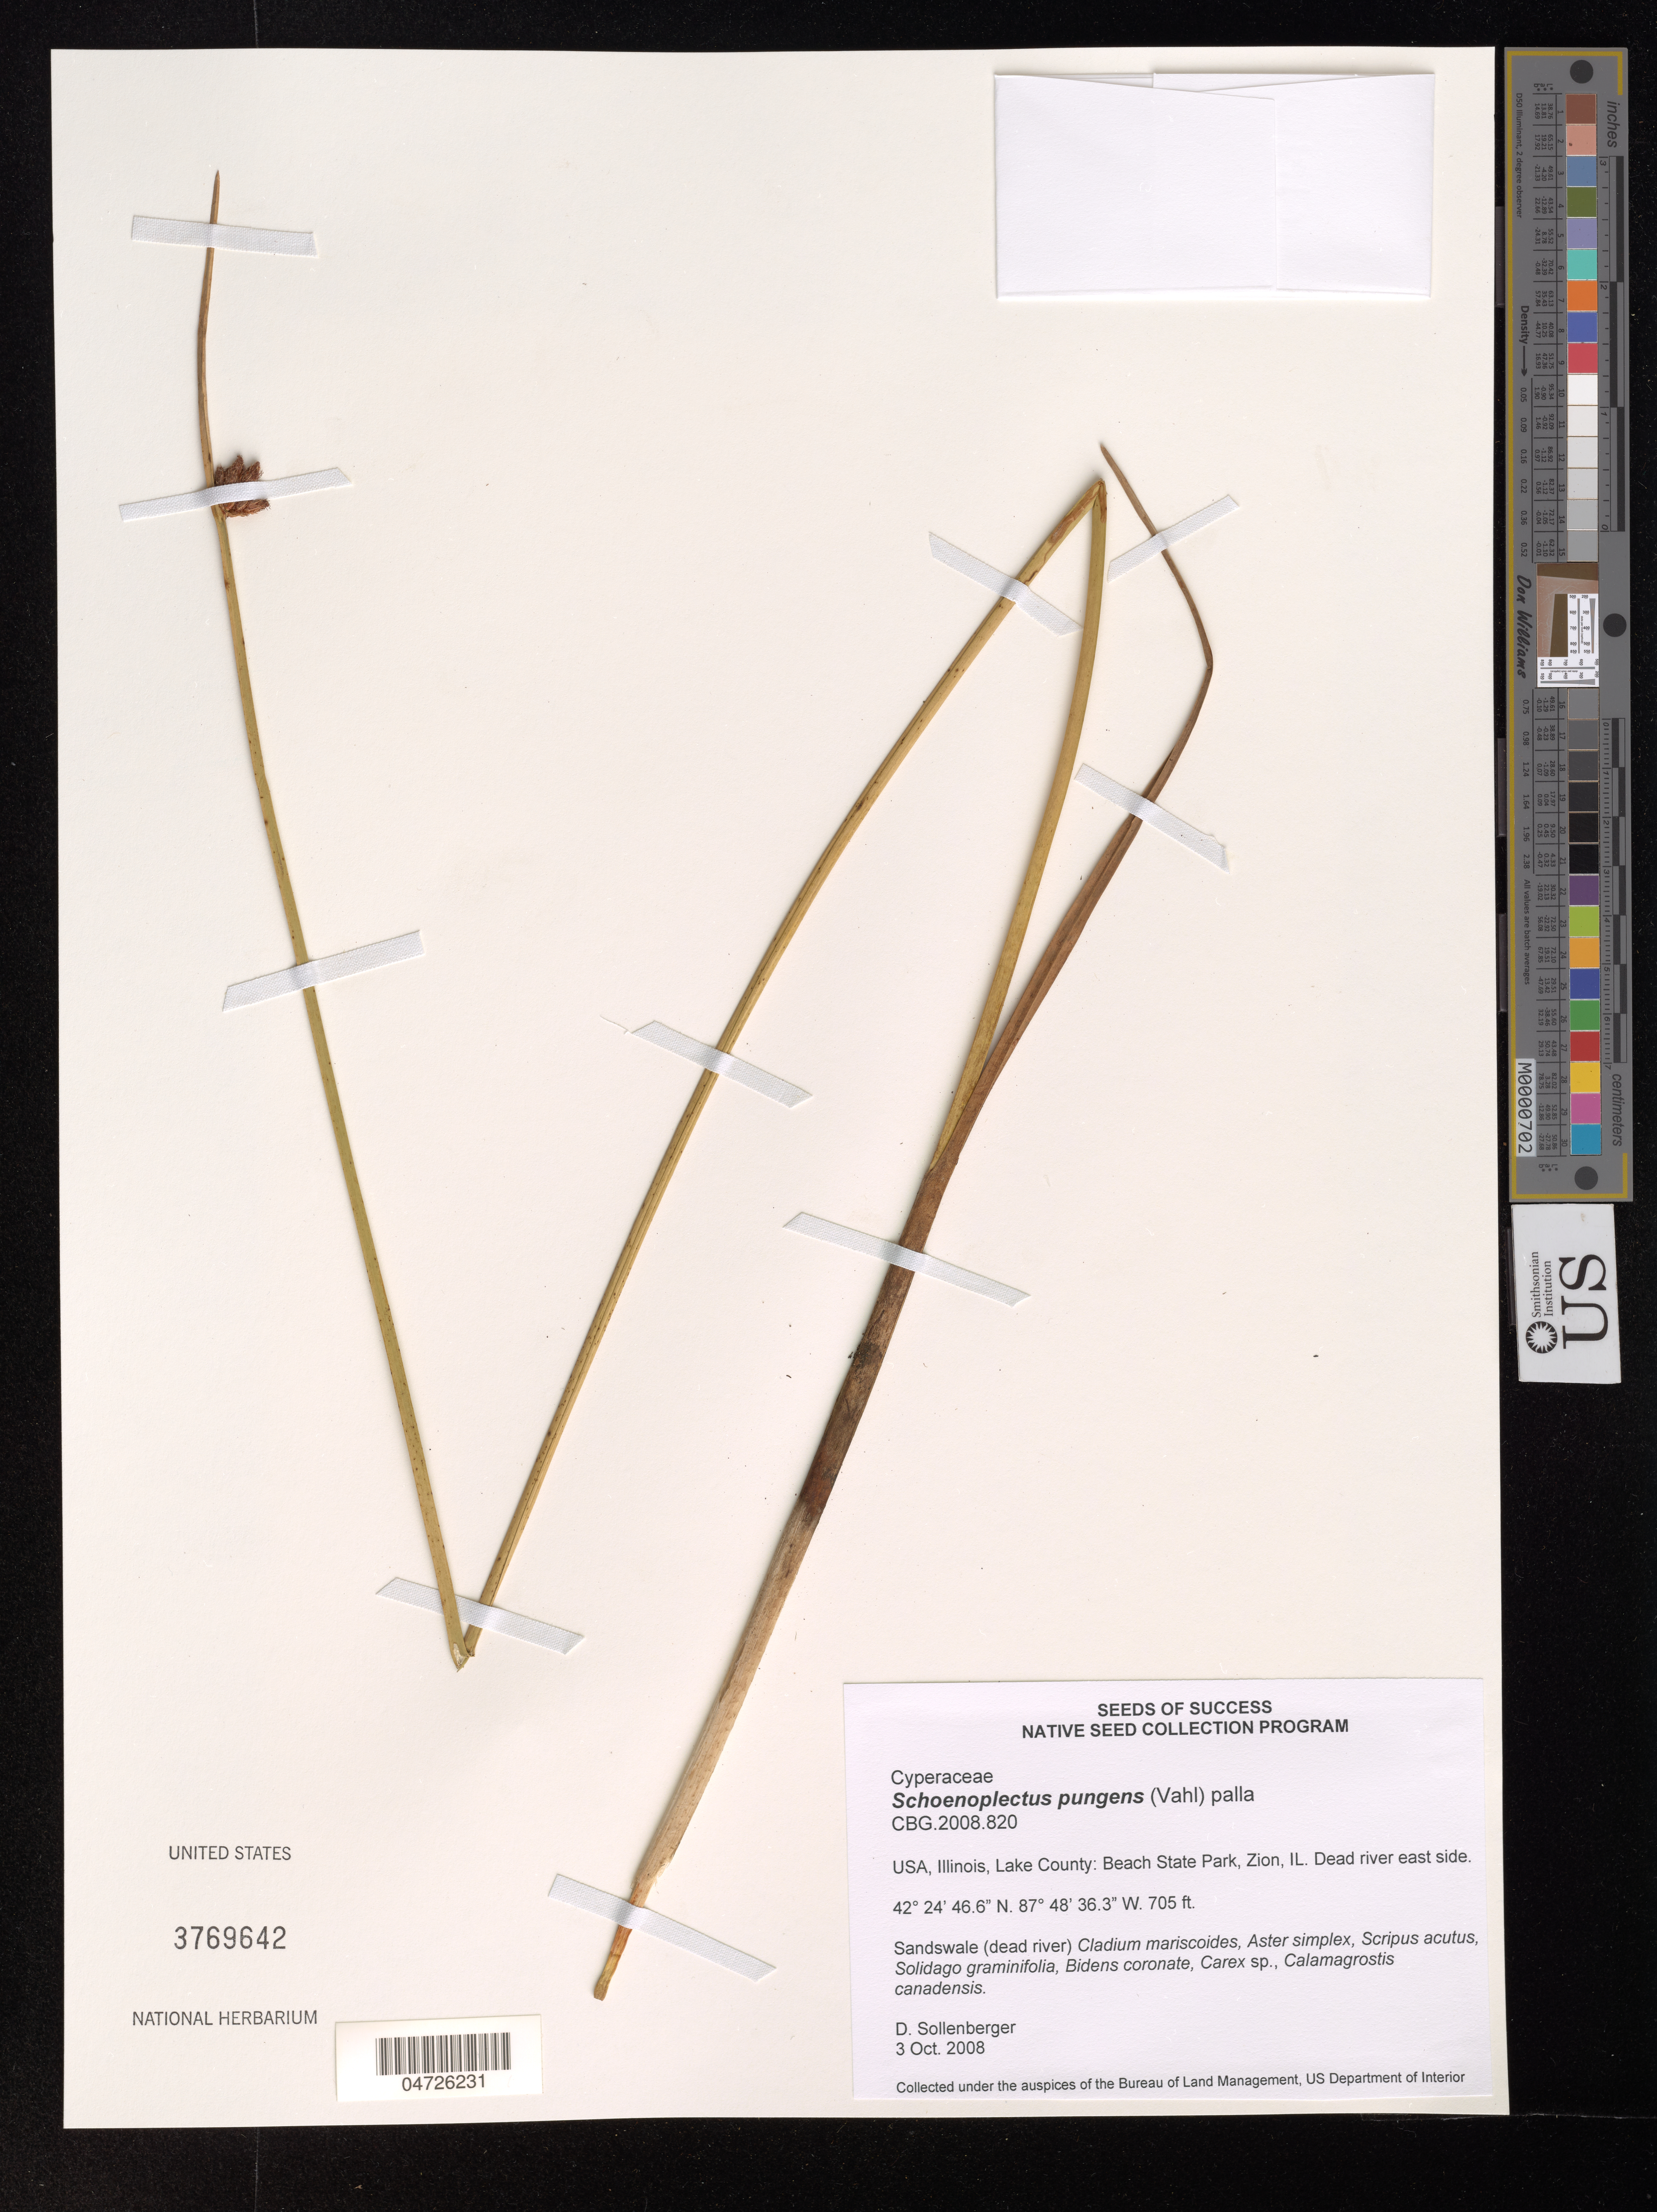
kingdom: Plantae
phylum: Tracheophyta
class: Liliopsida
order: Poales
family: Cyperaceae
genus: Schoenoplectus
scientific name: Schoenoplectus pungens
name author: (Vahl) Palla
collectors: D. Sollenberger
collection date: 2008-10-03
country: United States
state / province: Illinois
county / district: Lake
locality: Lake County: Beach State park, Zion. Dead river east side.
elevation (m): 215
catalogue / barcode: US 3769642